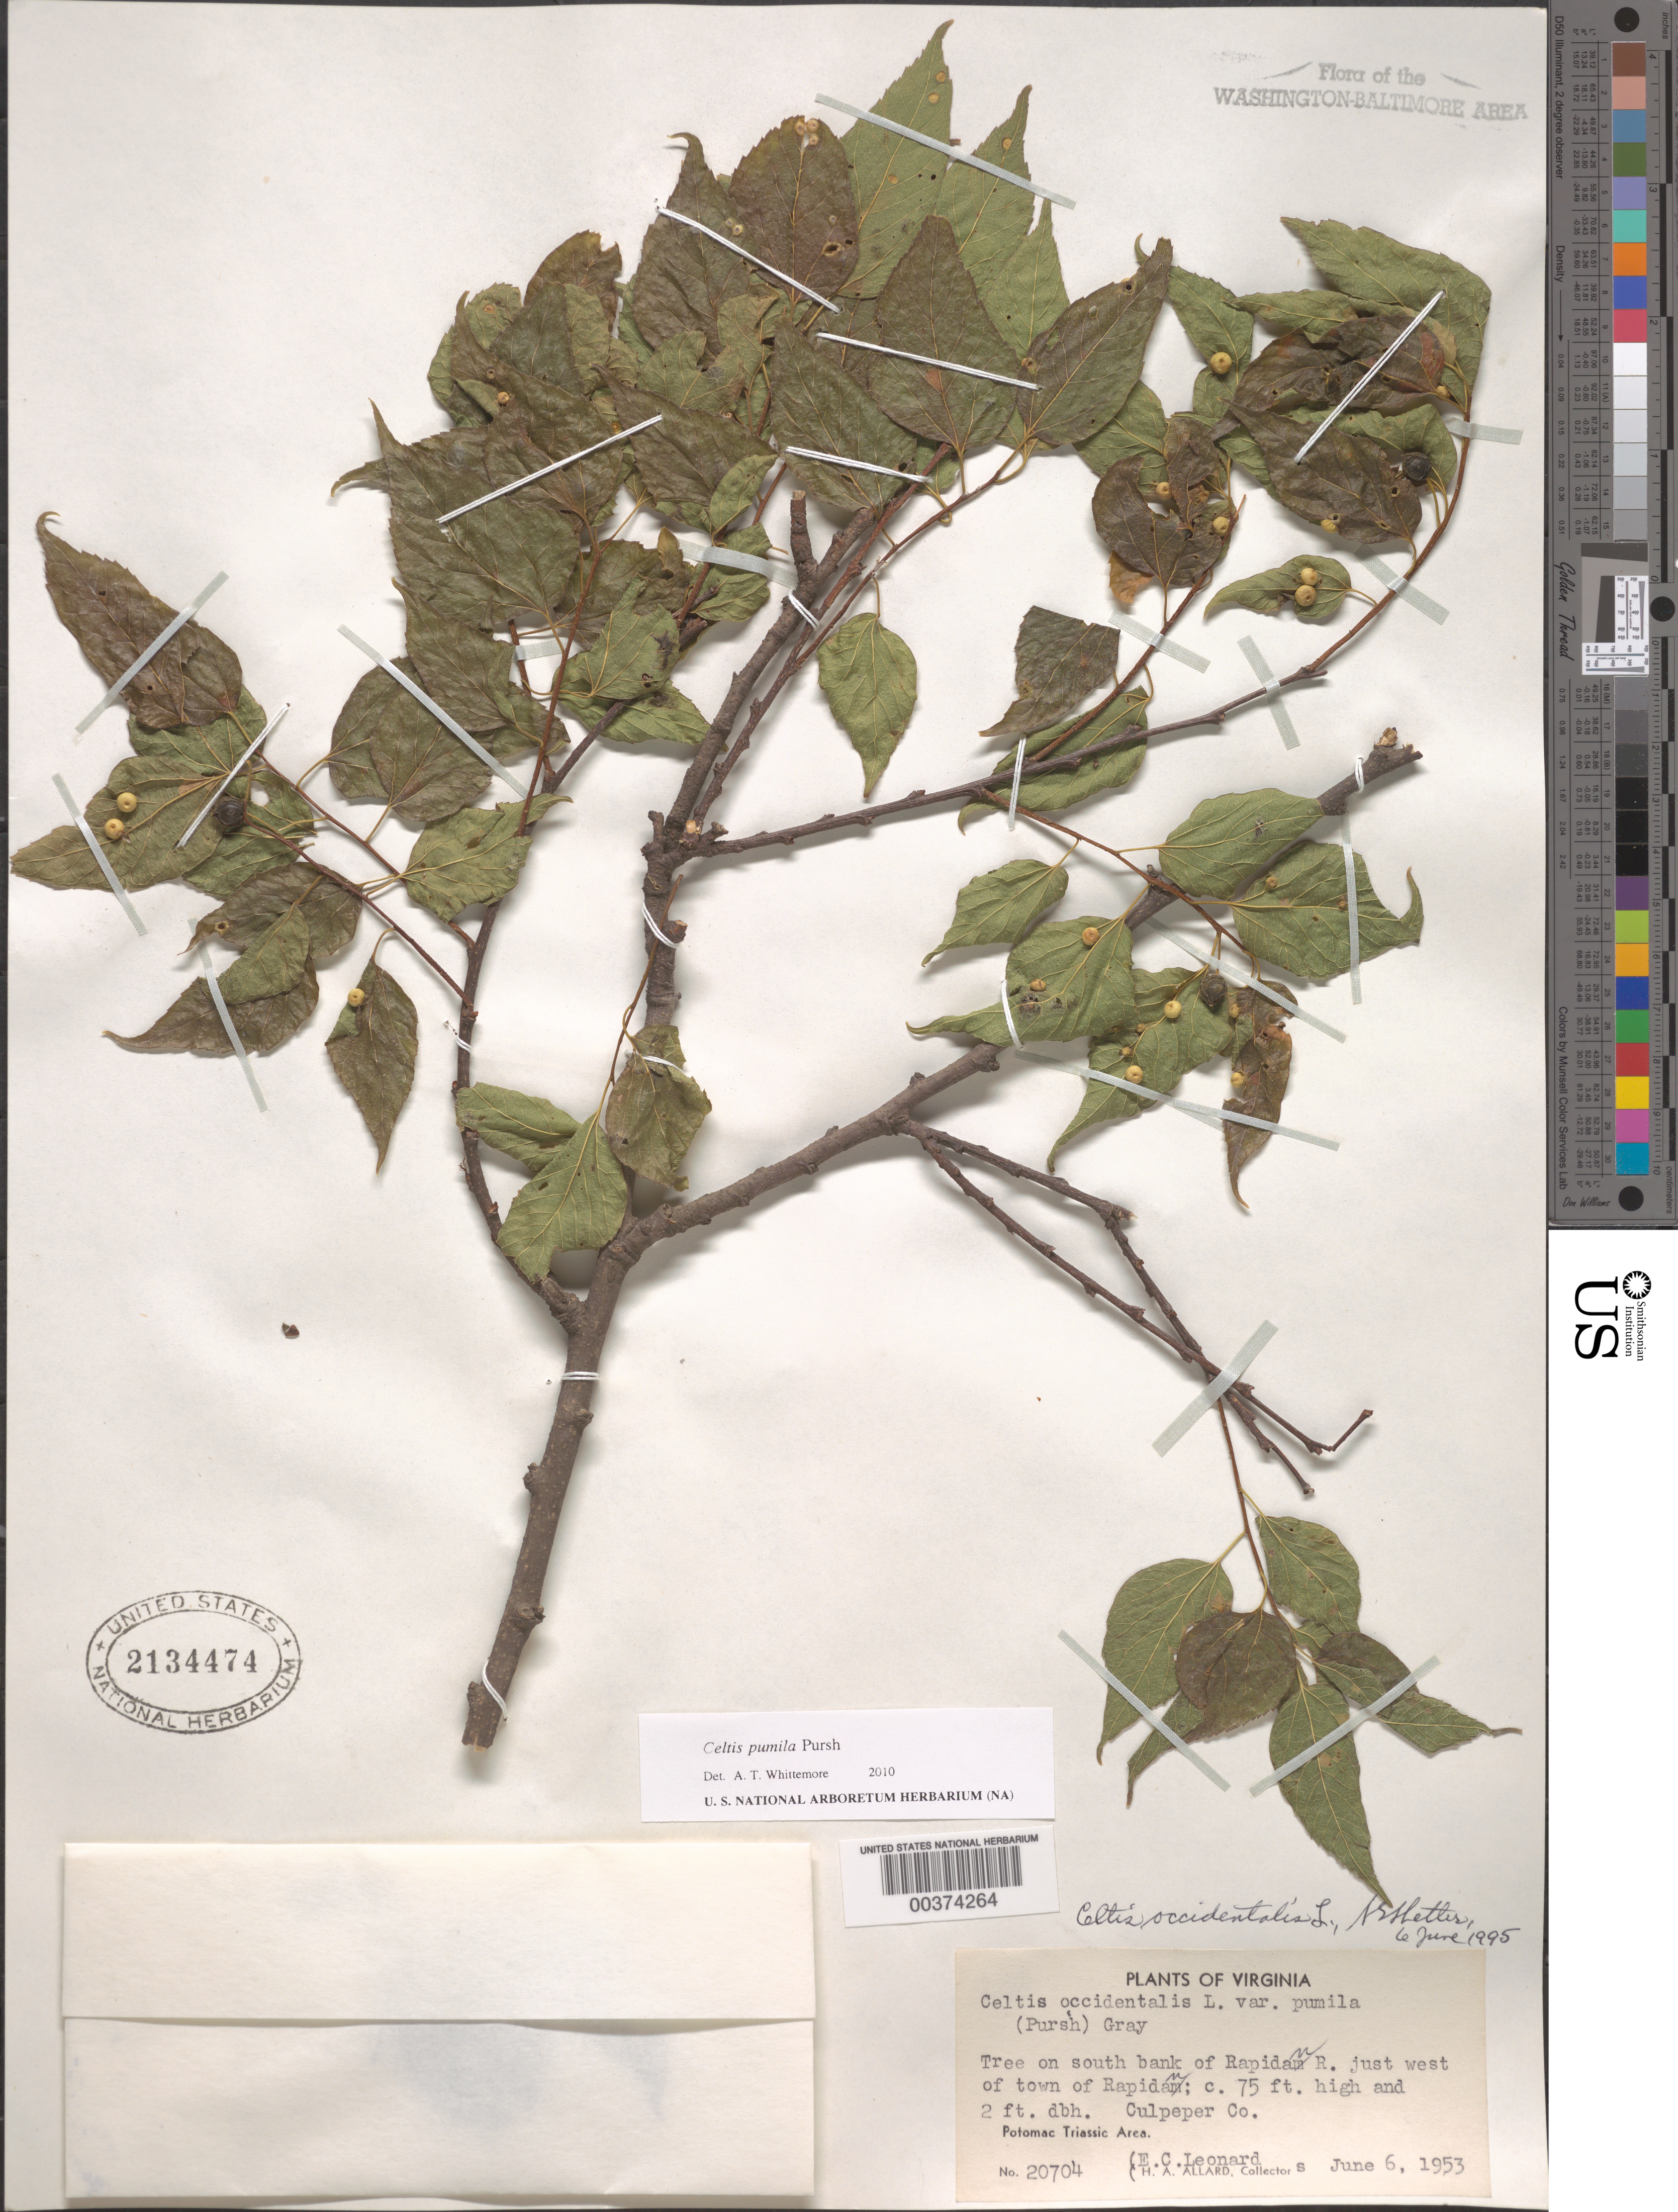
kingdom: Plantae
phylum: Tracheophyta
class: Magnoliopsida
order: Rosales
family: Cannabaceae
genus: Celtis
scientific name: Celtis pumila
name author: Pursh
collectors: E. C. Leonard & H. A. Allard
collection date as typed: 06 Jun 1953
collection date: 1953-06-06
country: United States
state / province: Virginia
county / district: Culpeper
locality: Rapidan River, west of Rapidan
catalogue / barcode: US 2134474